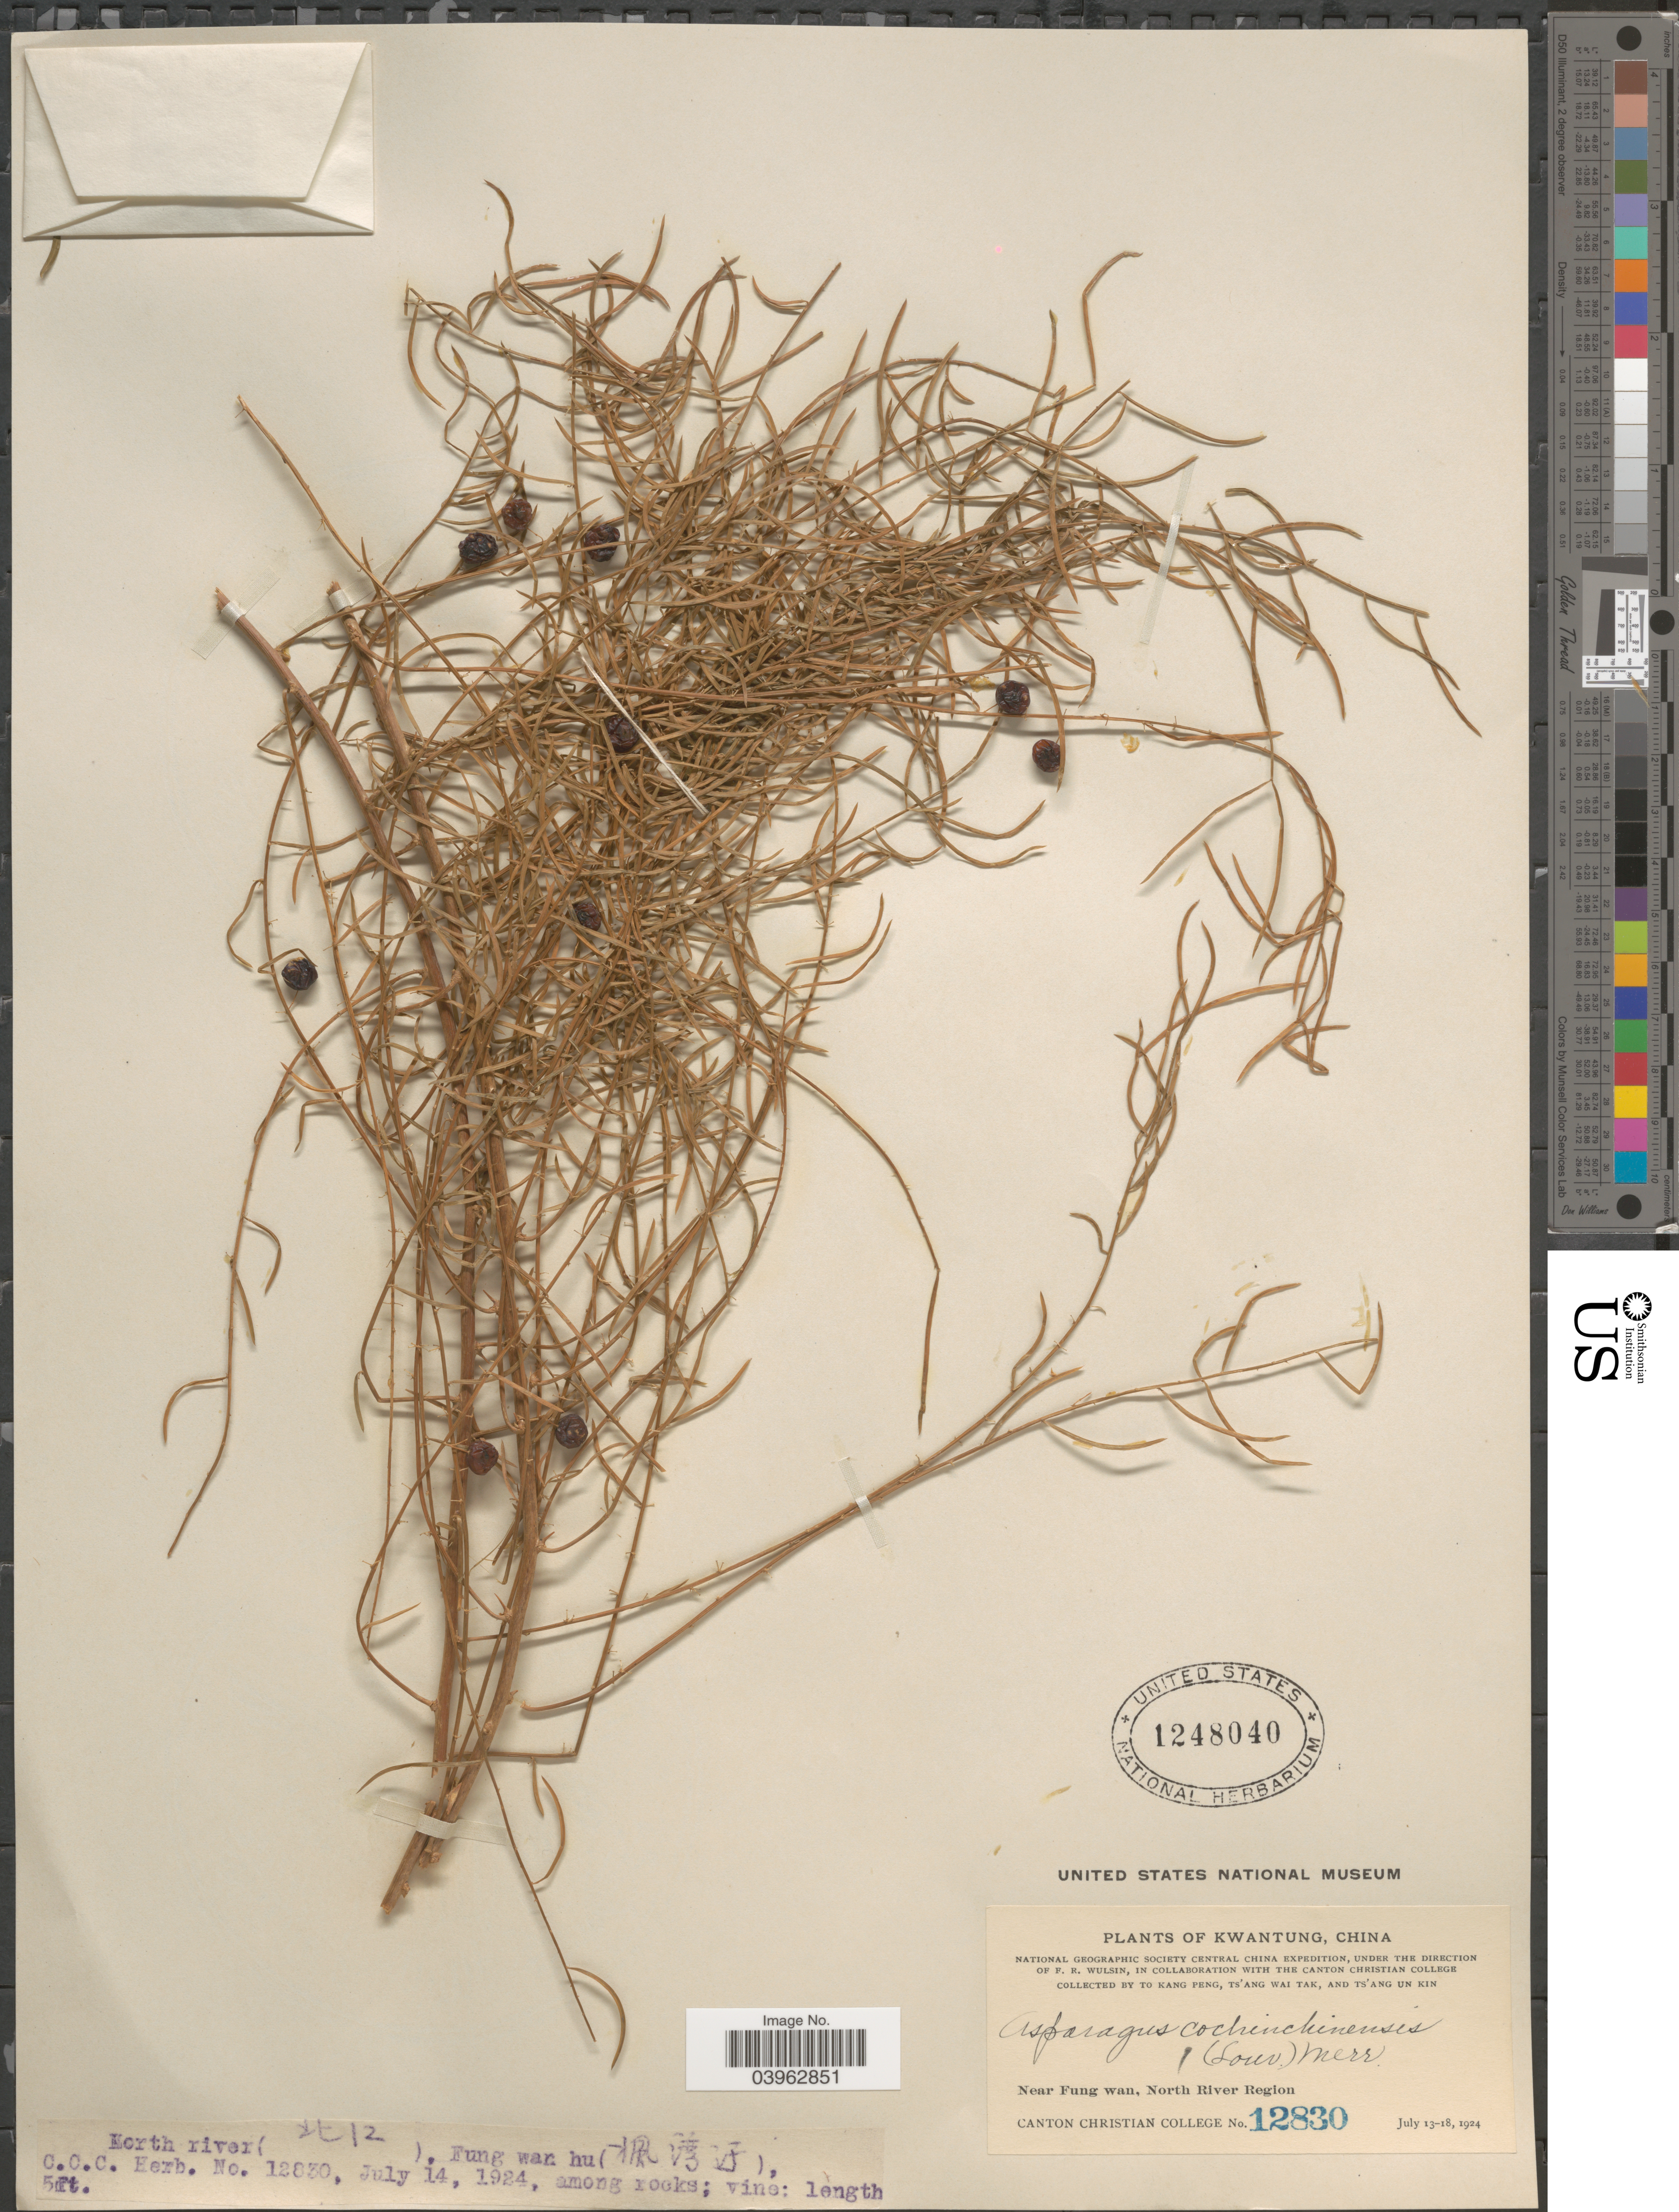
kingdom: Plantae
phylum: Tracheophyta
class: Liliopsida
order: Asparagales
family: Asparagaceae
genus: Asparagus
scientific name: Asparagus cochinchinensis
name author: (Lour.) Merr.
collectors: T. K. Peng, W. T. Tsang & Ts' Ang Un Kin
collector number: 12830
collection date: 1924-07-14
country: China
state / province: Guangdong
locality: Kwantung. Near Fung wan, North River Region. North river (X), Fung wan hu (X).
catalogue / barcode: US 1248040